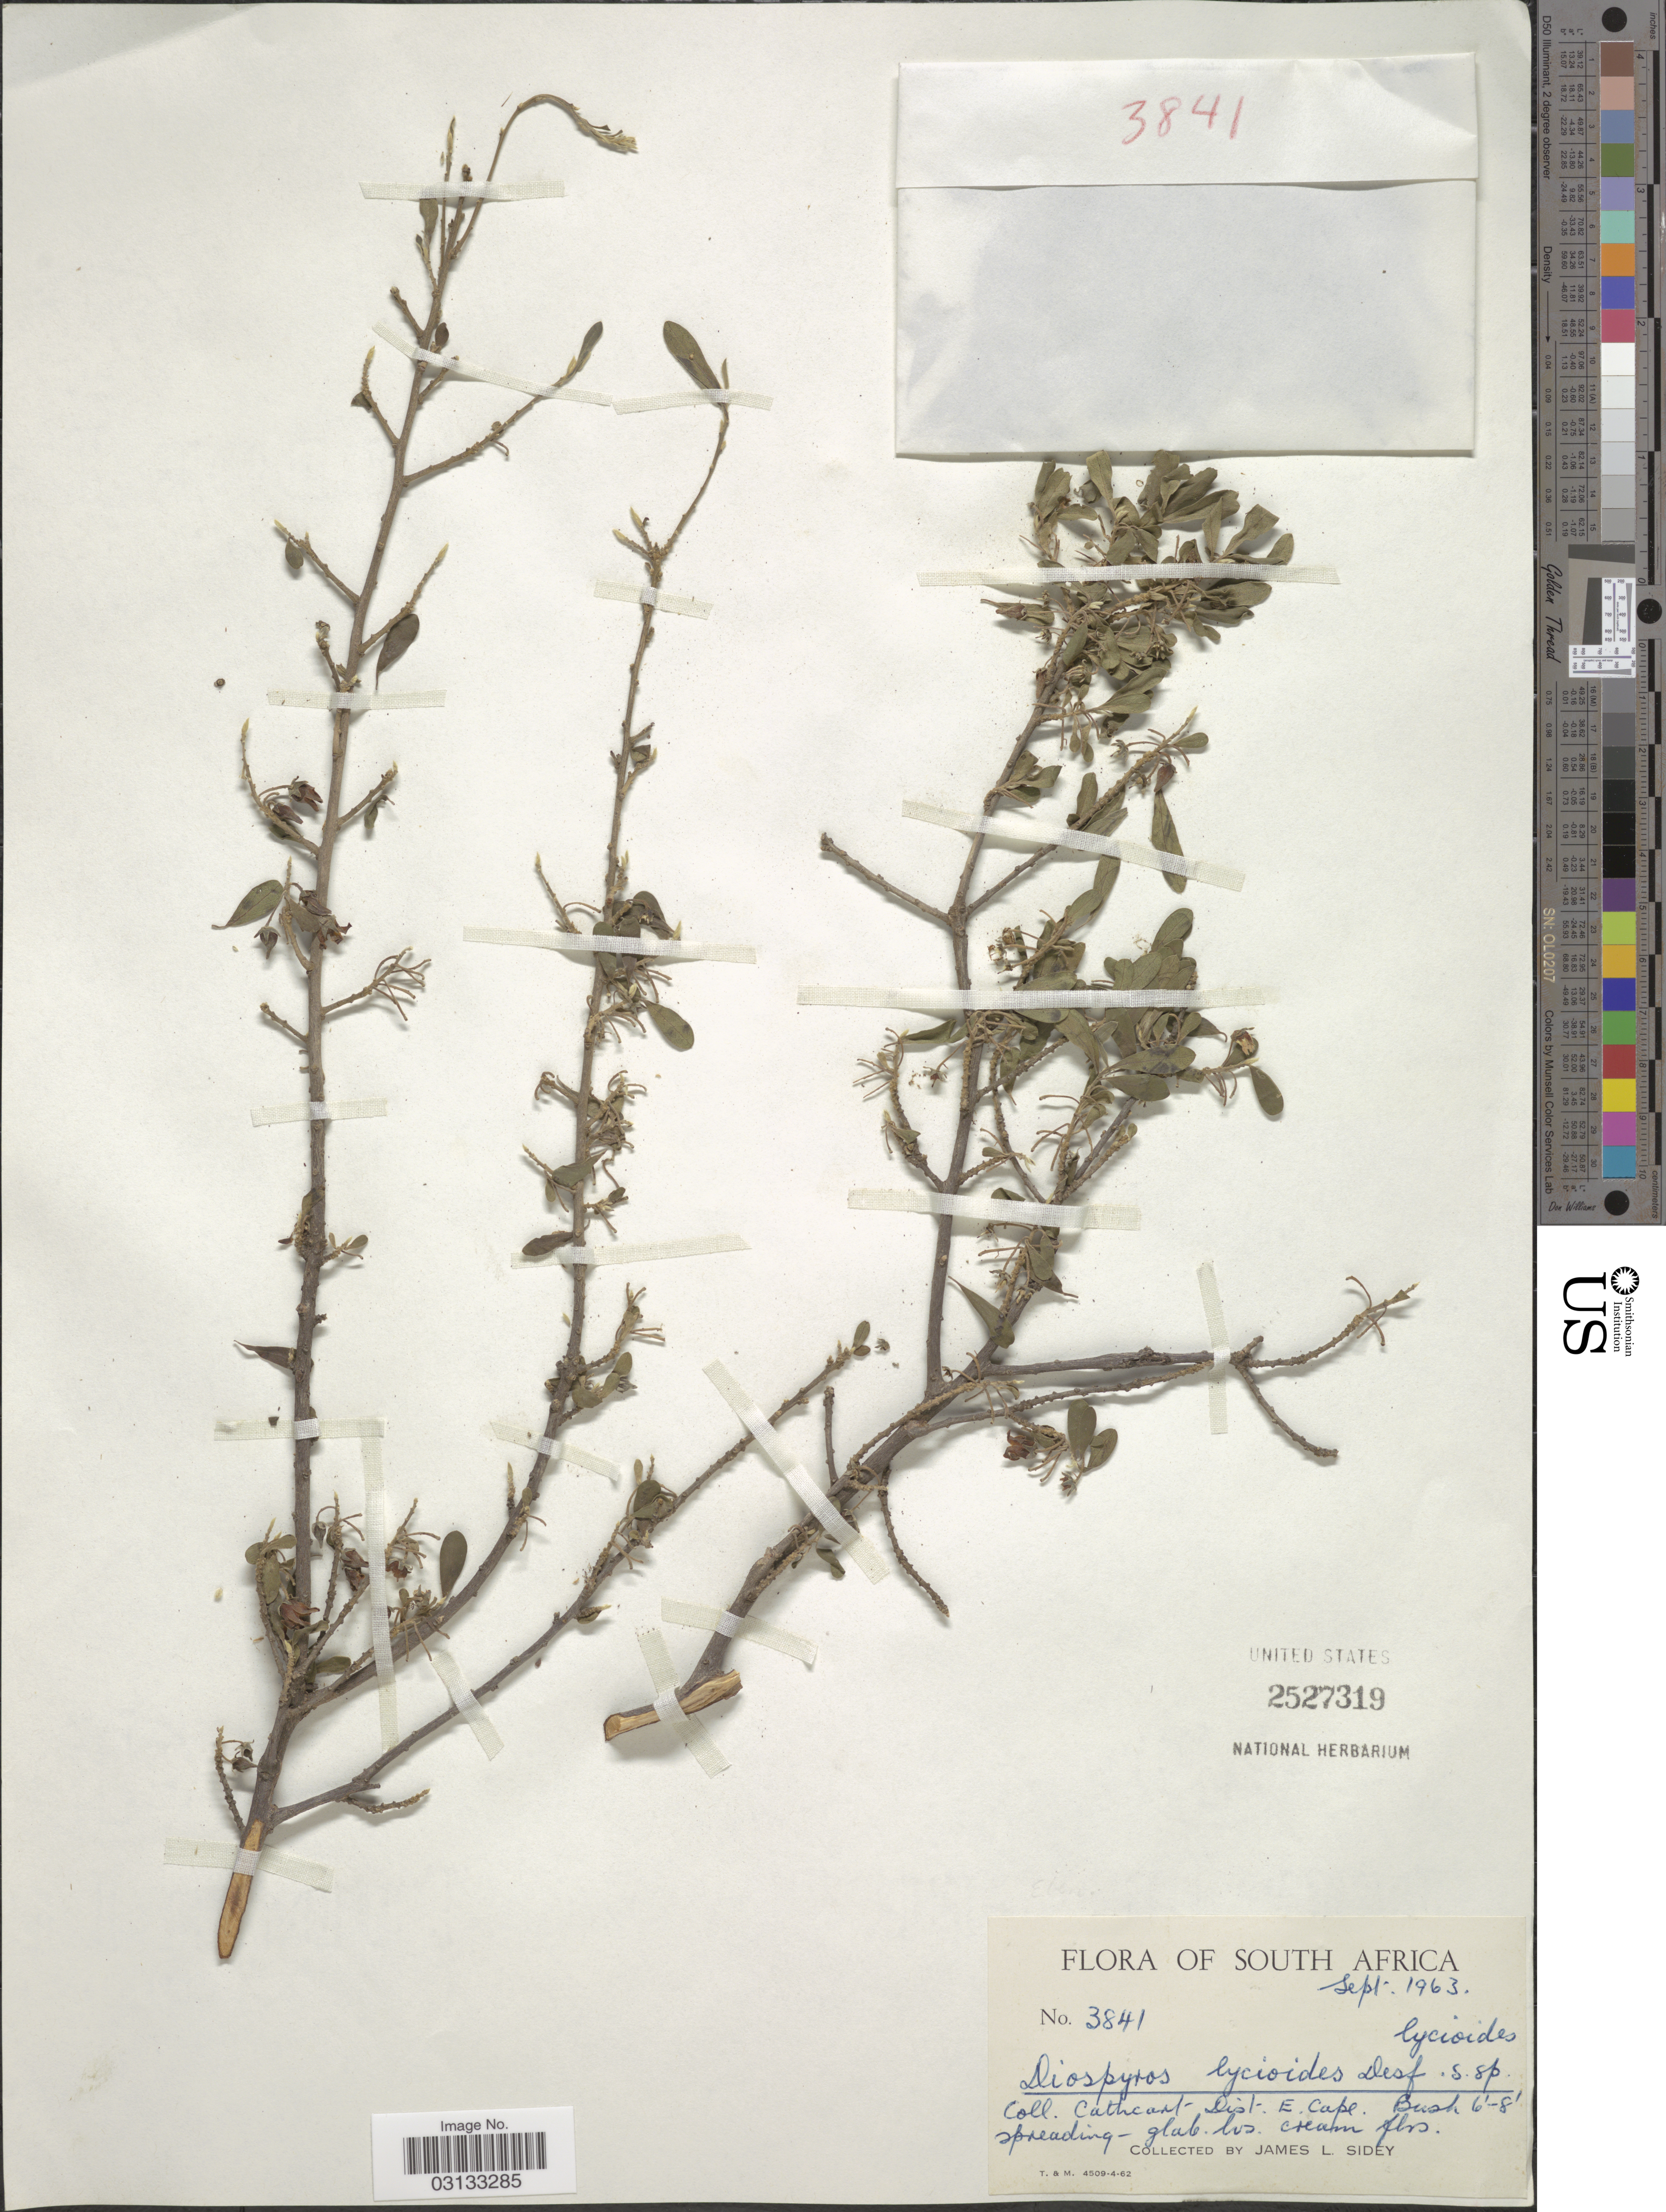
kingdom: Plantae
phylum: Tracheophyta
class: Magnoliopsida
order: Ericales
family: Ebenaceae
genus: Diospyros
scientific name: Diospyros lycioides subsp. lycioides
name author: Desf.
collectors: J. L. Sidey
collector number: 3841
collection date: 1963-09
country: South Africa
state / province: Eastern Cape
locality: Cathcart Dist E. Cape.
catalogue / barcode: US 2527319